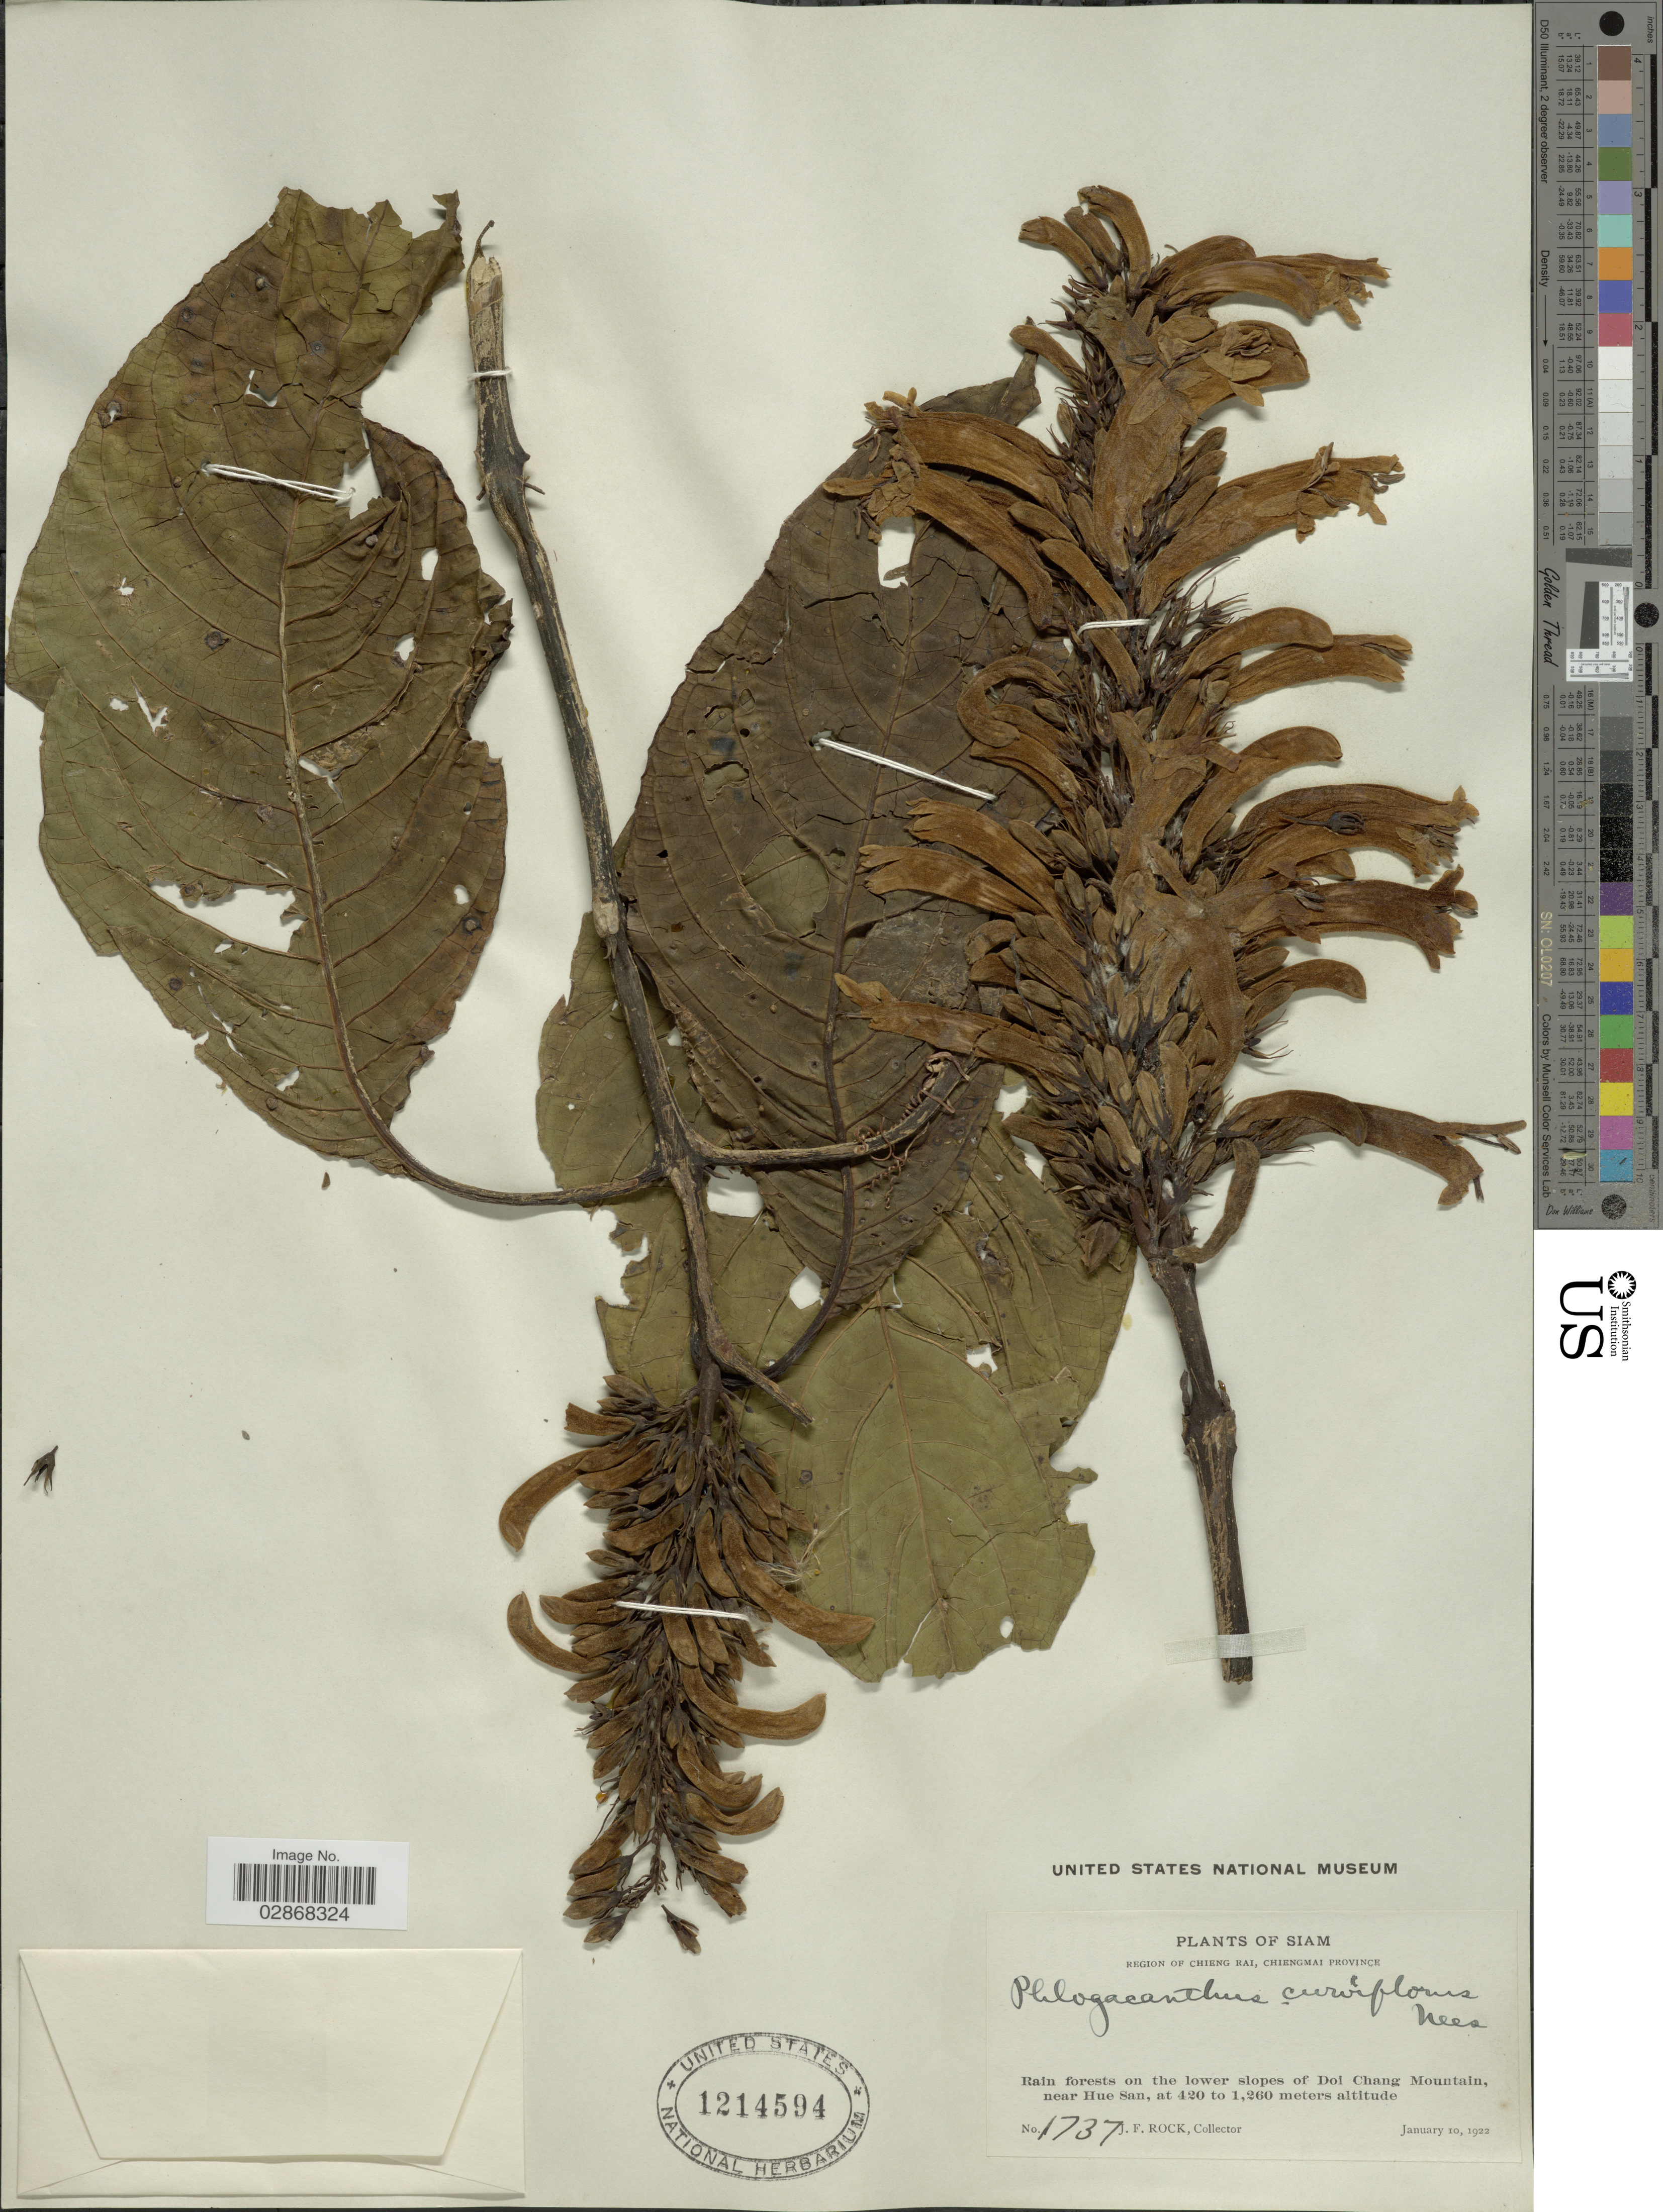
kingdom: Plantae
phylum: Tracheophyta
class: Magnoliopsida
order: Lamiales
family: Acanthaceae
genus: Phlogacanthus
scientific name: Phlogacanthus curviflorus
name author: Nees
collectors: J. Rock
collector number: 1737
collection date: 1922-01-10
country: Thailand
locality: Siam, Region of Chieng Rai, Chiengmai Province, Rain forest on the lower slopes of Doi Chang Mountain, near Hue San.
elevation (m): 420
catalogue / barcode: US 1214594